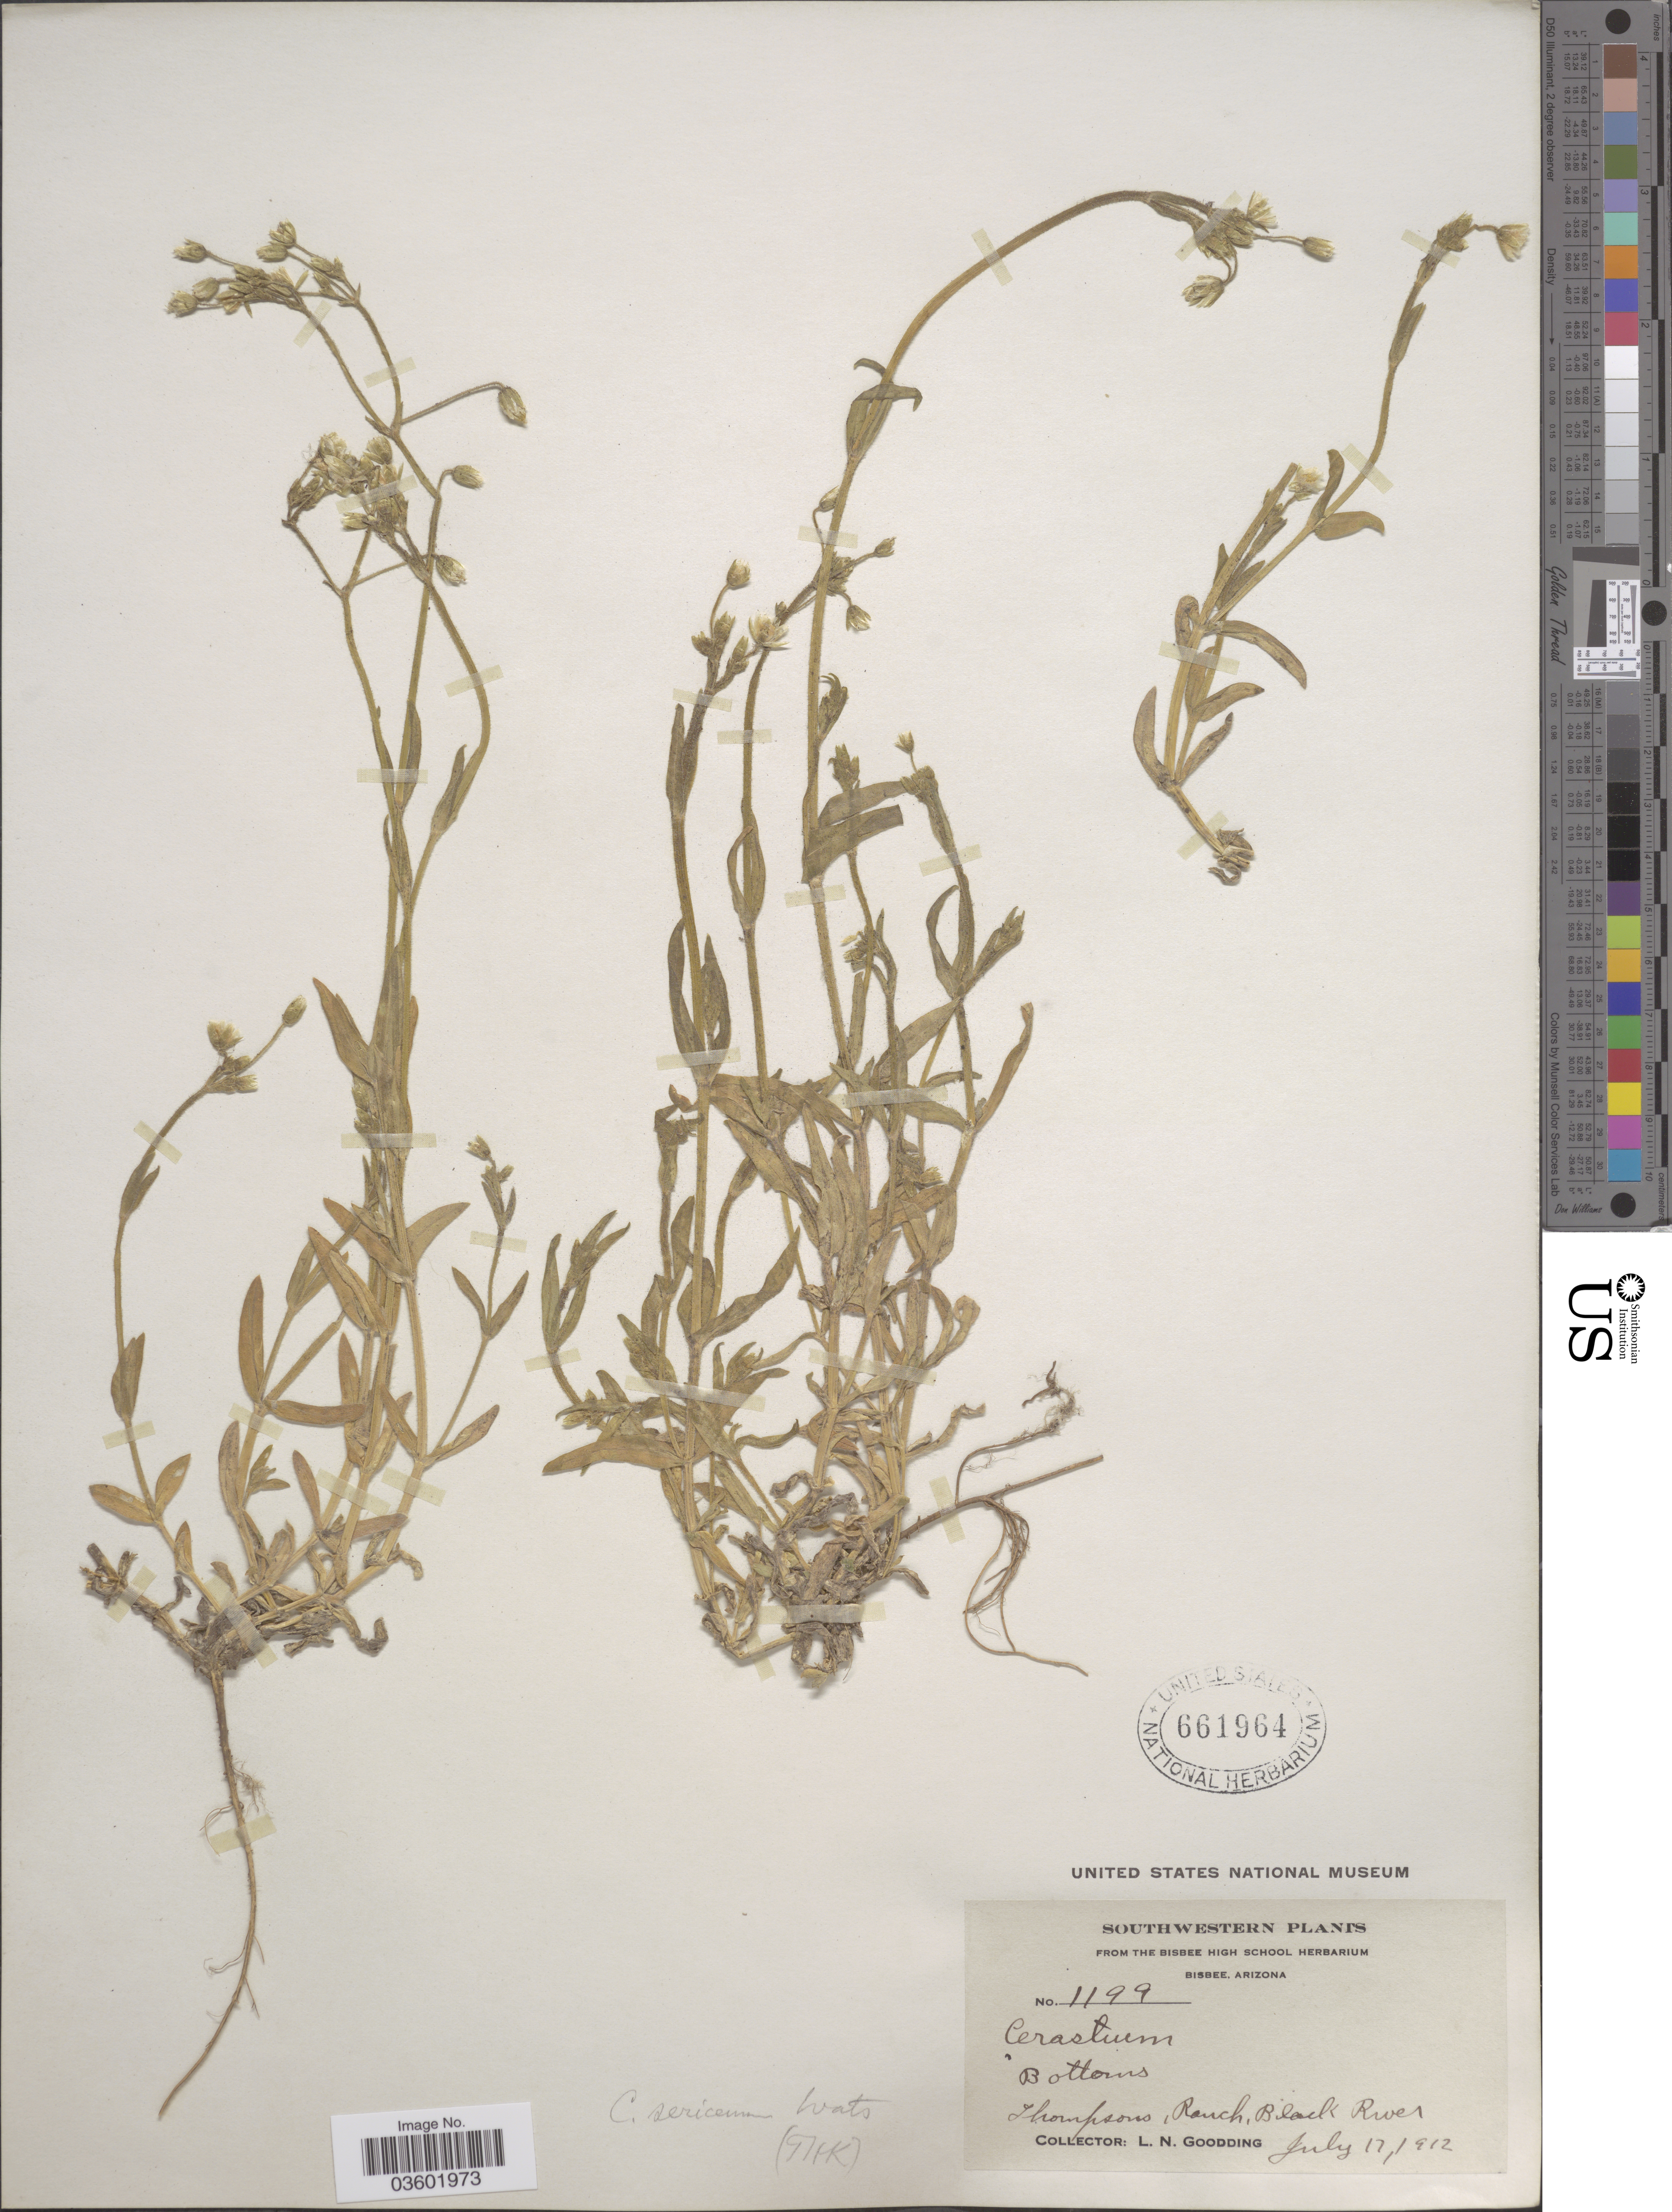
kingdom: Plantae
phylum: Tracheophyta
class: Magnoliopsida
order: Caryophyllales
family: Caryophyllaceae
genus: Cerastium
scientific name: Cerastium sericeum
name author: Pourr.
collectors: L. N. Goodding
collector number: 1199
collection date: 1912-07-17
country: United States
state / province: Arizona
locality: Southwestern. Bototms, Thompsons, Ranch, Black River.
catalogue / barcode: US 661964